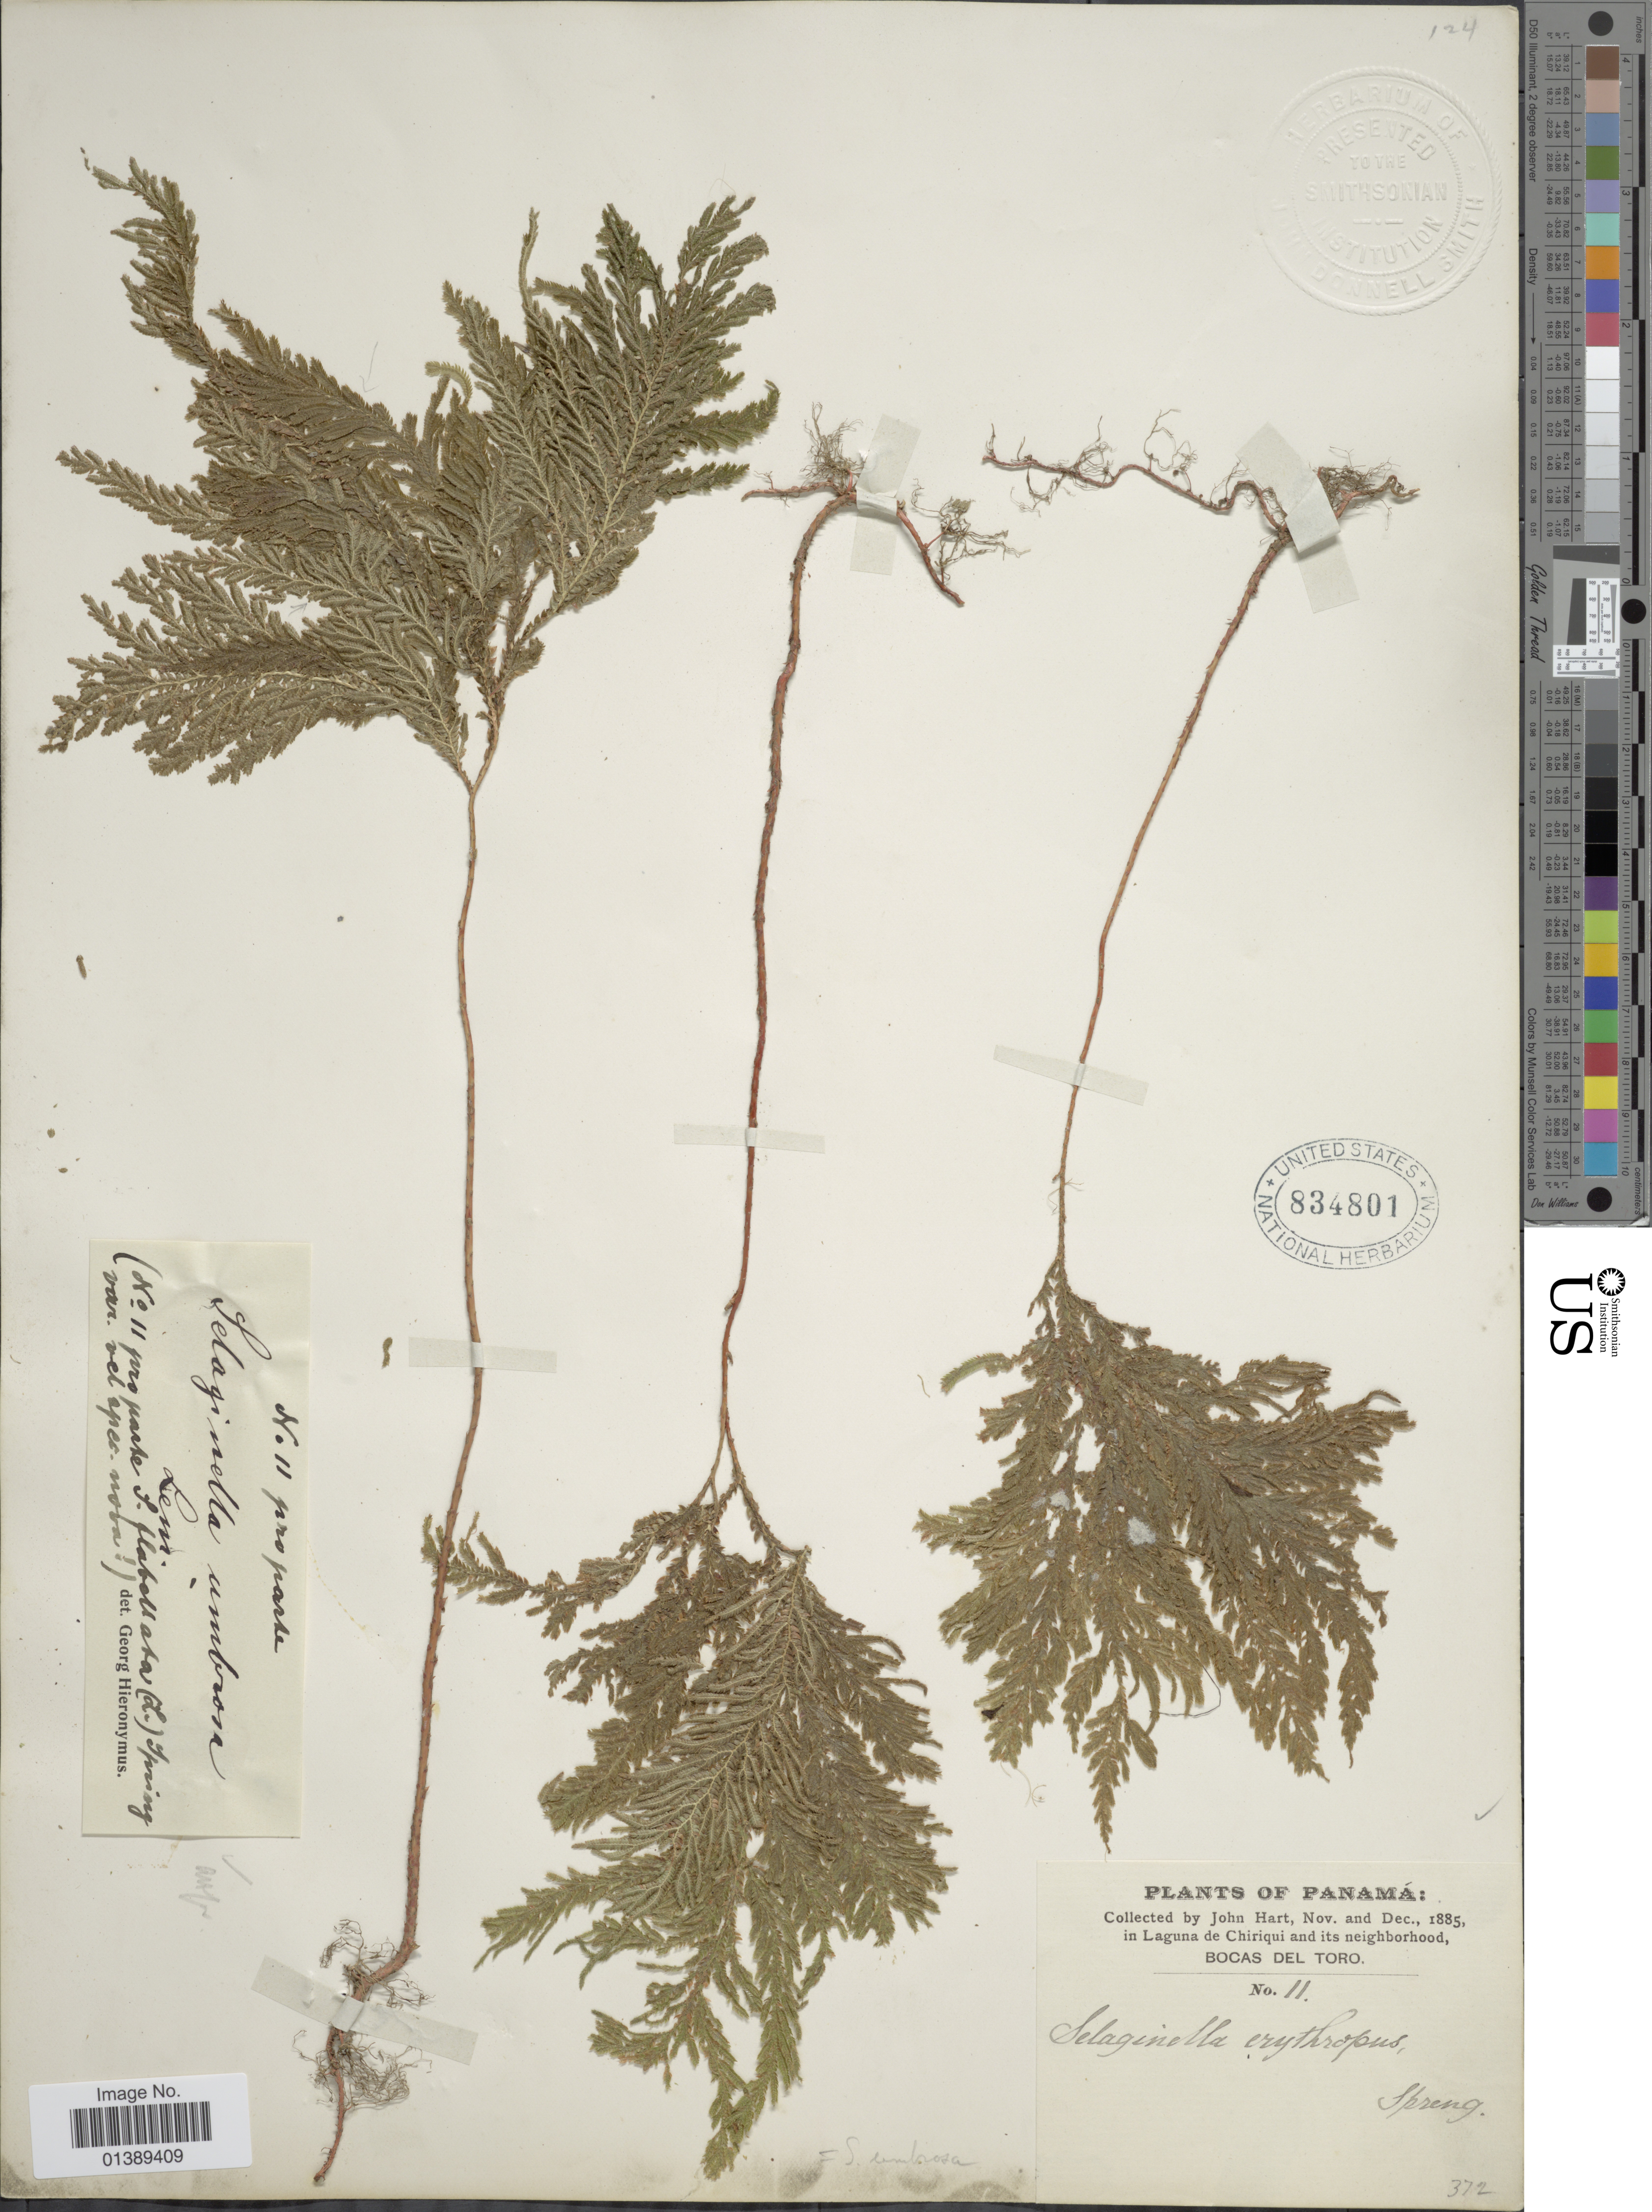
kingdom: Plantae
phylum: Tracheophyta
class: Lycopodiopsida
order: Selaginellales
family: Selaginellaceae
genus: Selaginella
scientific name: Selaginella umbrosa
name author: Lem. ex Hieron.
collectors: J. H. Hart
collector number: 11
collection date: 1885-11/1885-12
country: Panama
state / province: Bocas del Toro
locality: In laguna de Chiriqui and its neighborhood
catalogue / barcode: US 834801